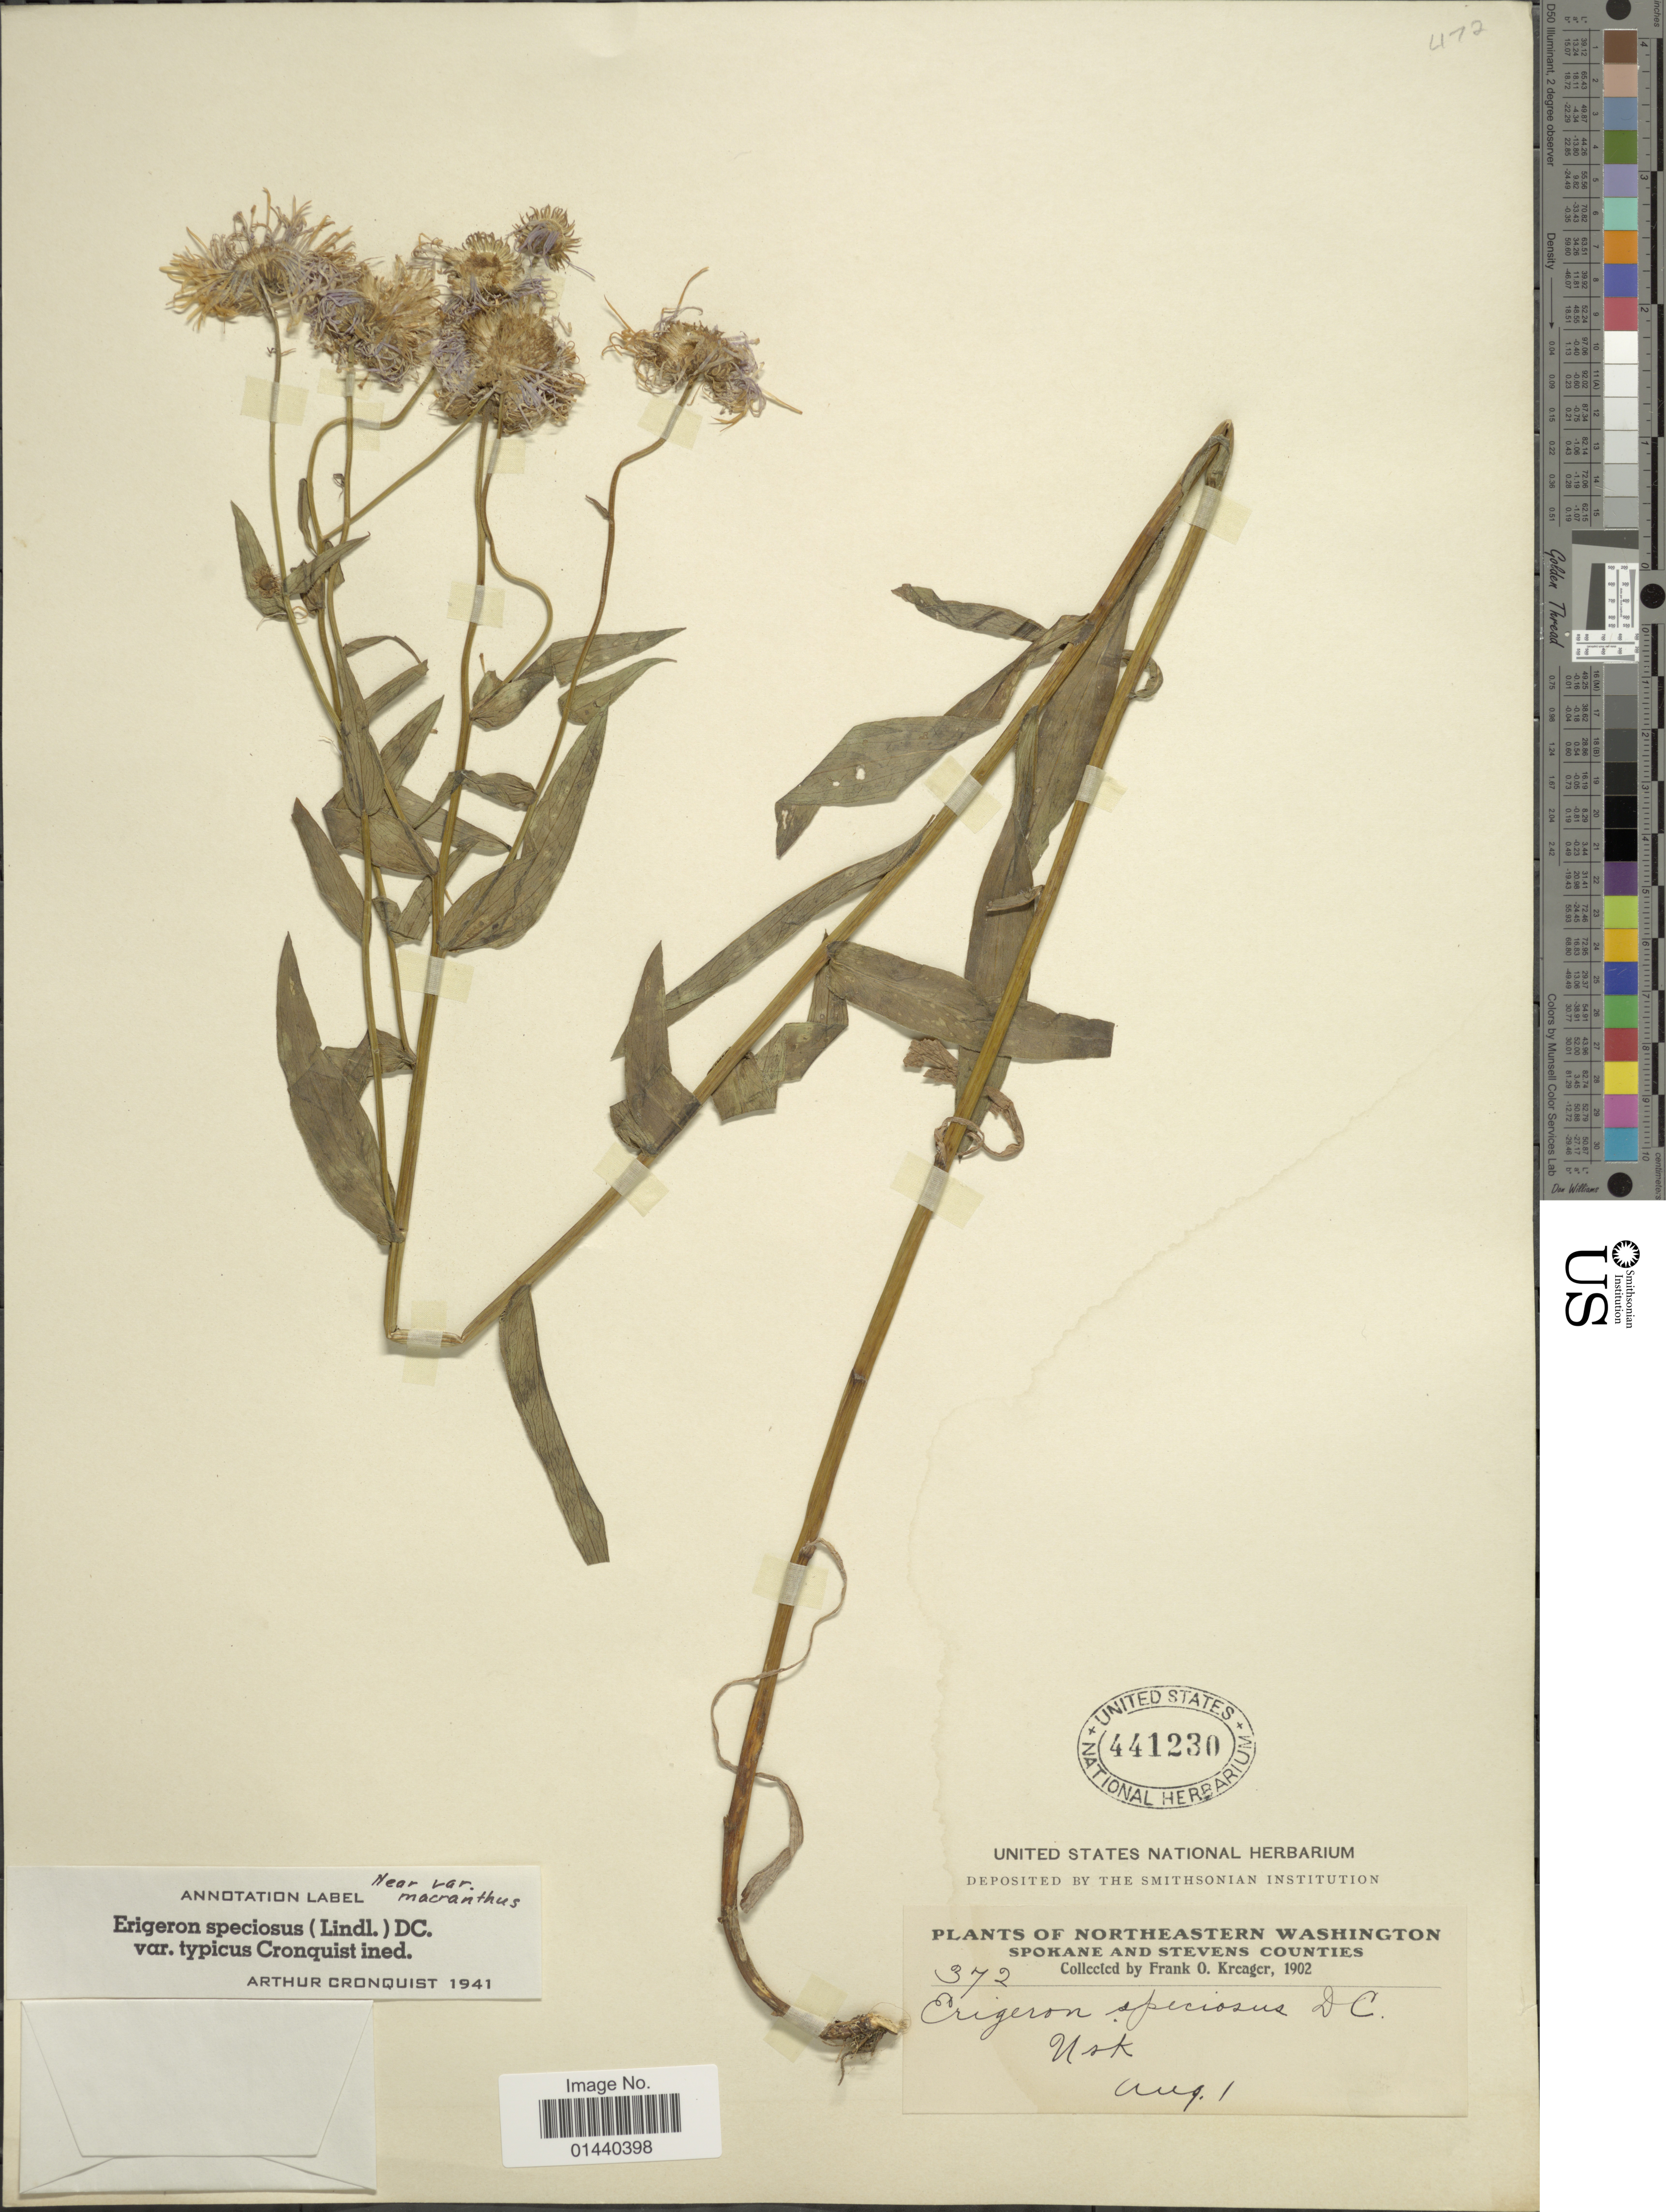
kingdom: Plantae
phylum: Tracheophyta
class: Magnoliopsida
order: Asterales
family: Asteraceae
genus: Erigeron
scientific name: Erigeron speciosus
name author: (Lindl.) DC.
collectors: F. Kreager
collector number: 372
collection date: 1902-08-01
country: United States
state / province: Washington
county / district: Spokane / Stevens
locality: Northeastern Washington. Spokane and Stevens Counties.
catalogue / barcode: US 441230